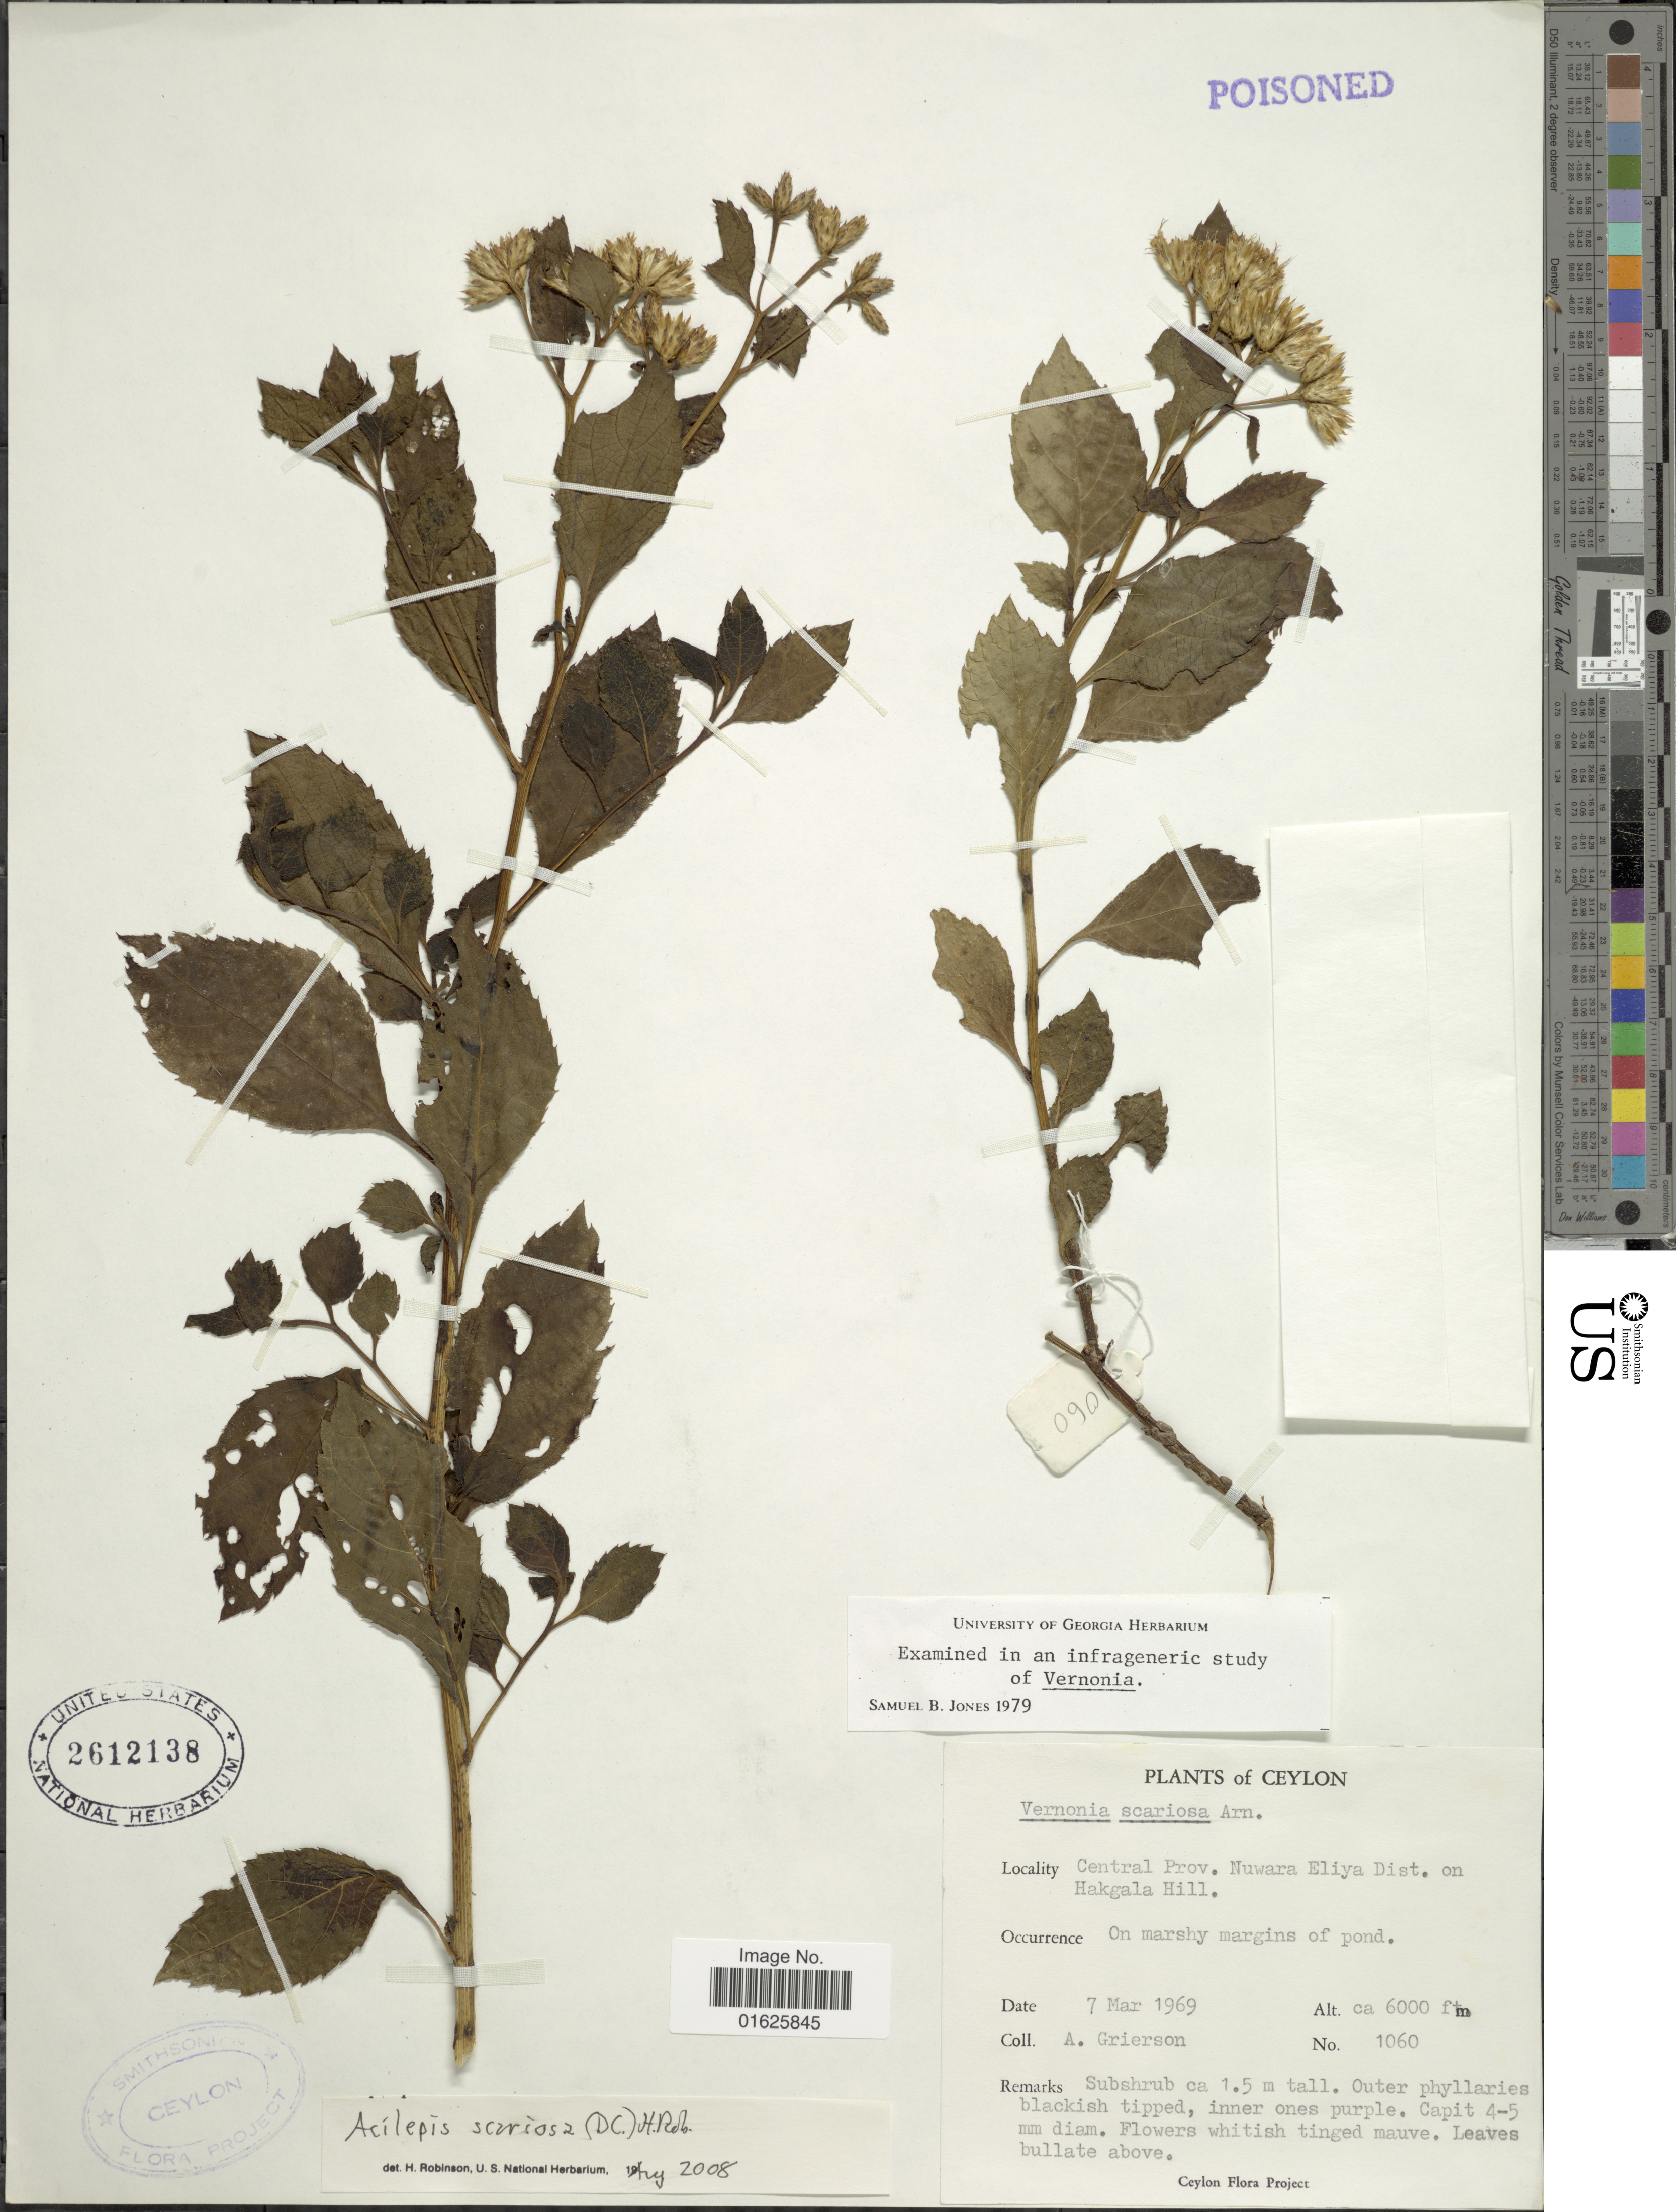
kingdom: Plantae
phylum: Tracheophyta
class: Magnoliopsida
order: Asterales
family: Asteraceae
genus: Acilepis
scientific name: Acilepis scariosa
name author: (DC.) H. Rob.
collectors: A. Grierson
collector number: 1060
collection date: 1969-03-07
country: Sri Lanka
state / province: Central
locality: Ceylon, Nuwara Eliya Dist. on Hakgala Hill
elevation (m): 1829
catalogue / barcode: US 2612138